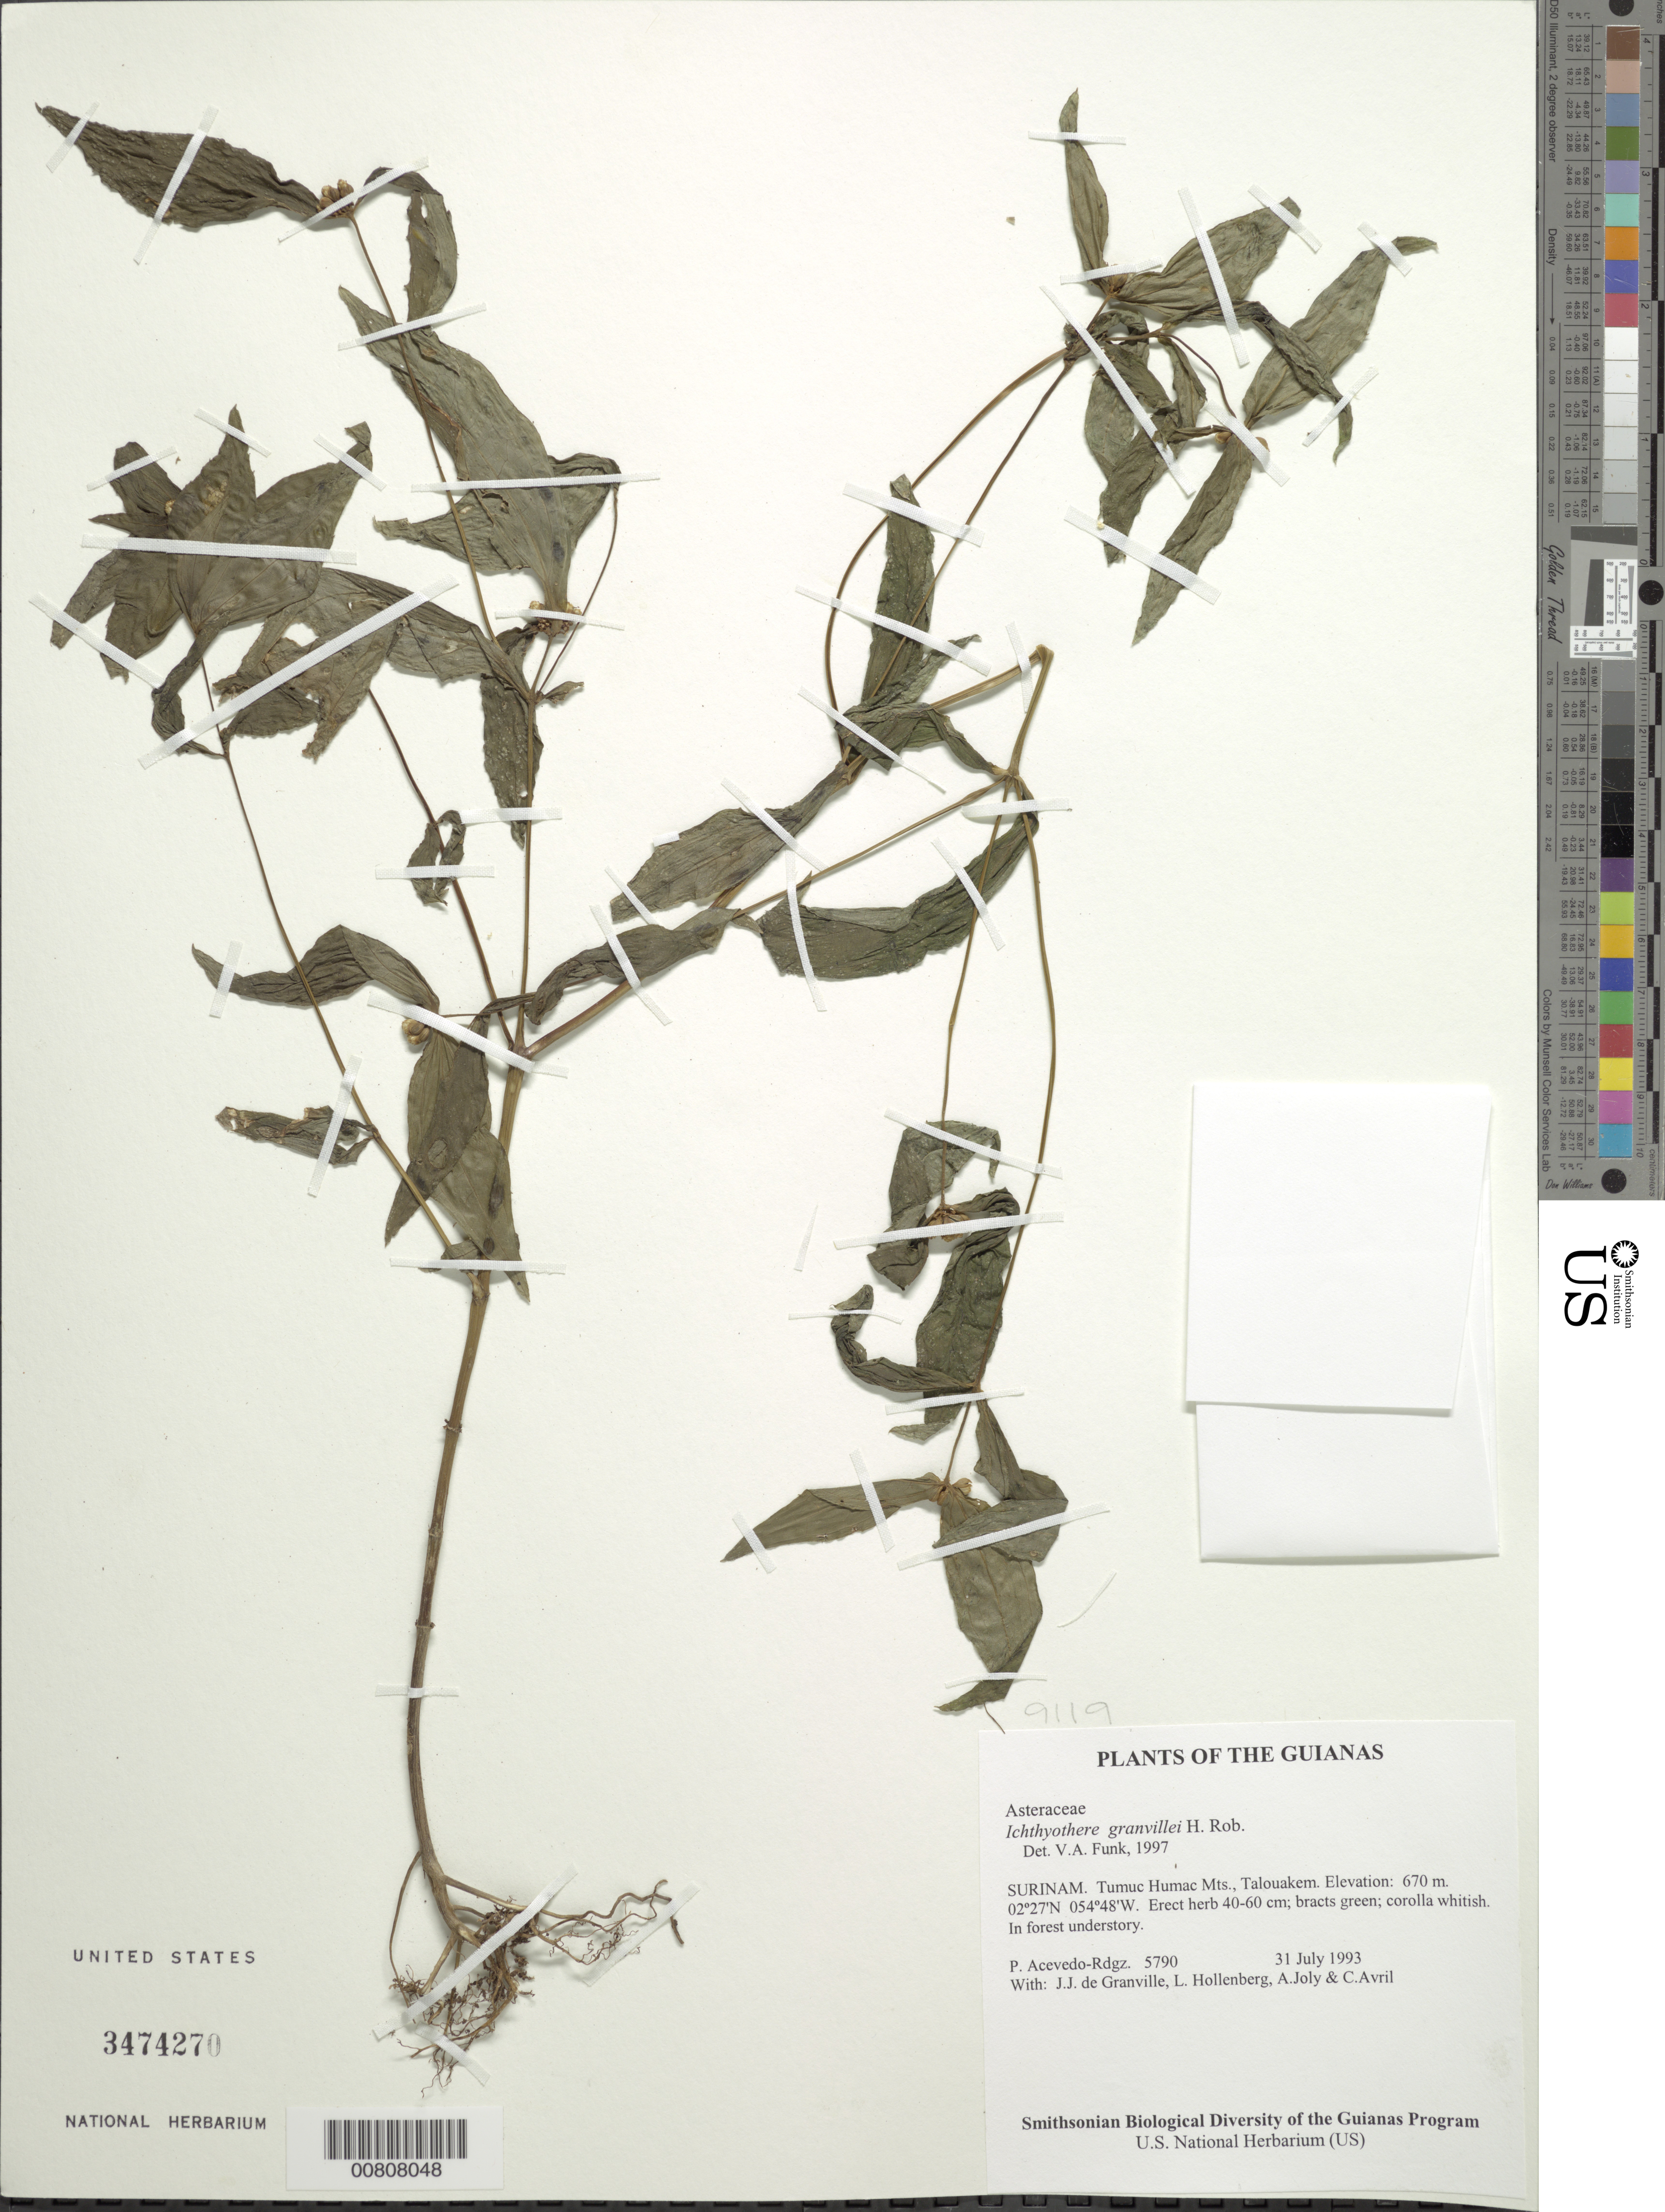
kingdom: Plantae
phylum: Tracheophyta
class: Magnoliopsida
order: Asterales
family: Asteraceae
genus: Ichthyothere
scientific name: Ichthyothere granvillei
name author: H. Rob.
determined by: Funk, Vicki A., (BOT), Smithsonian Institution - National Museum of Natural History (UNITED STATES)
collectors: P. Acevedo-Rodr., J.-J. de Granville, L. Hollenberg, A. Joly & C. Avril de Maria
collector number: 5790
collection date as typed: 31 Jul 1993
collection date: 1993-07-31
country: Suriname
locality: Tumuc Humac Mts., Talouakem.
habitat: In forest understory.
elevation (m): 670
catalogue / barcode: US 3474270